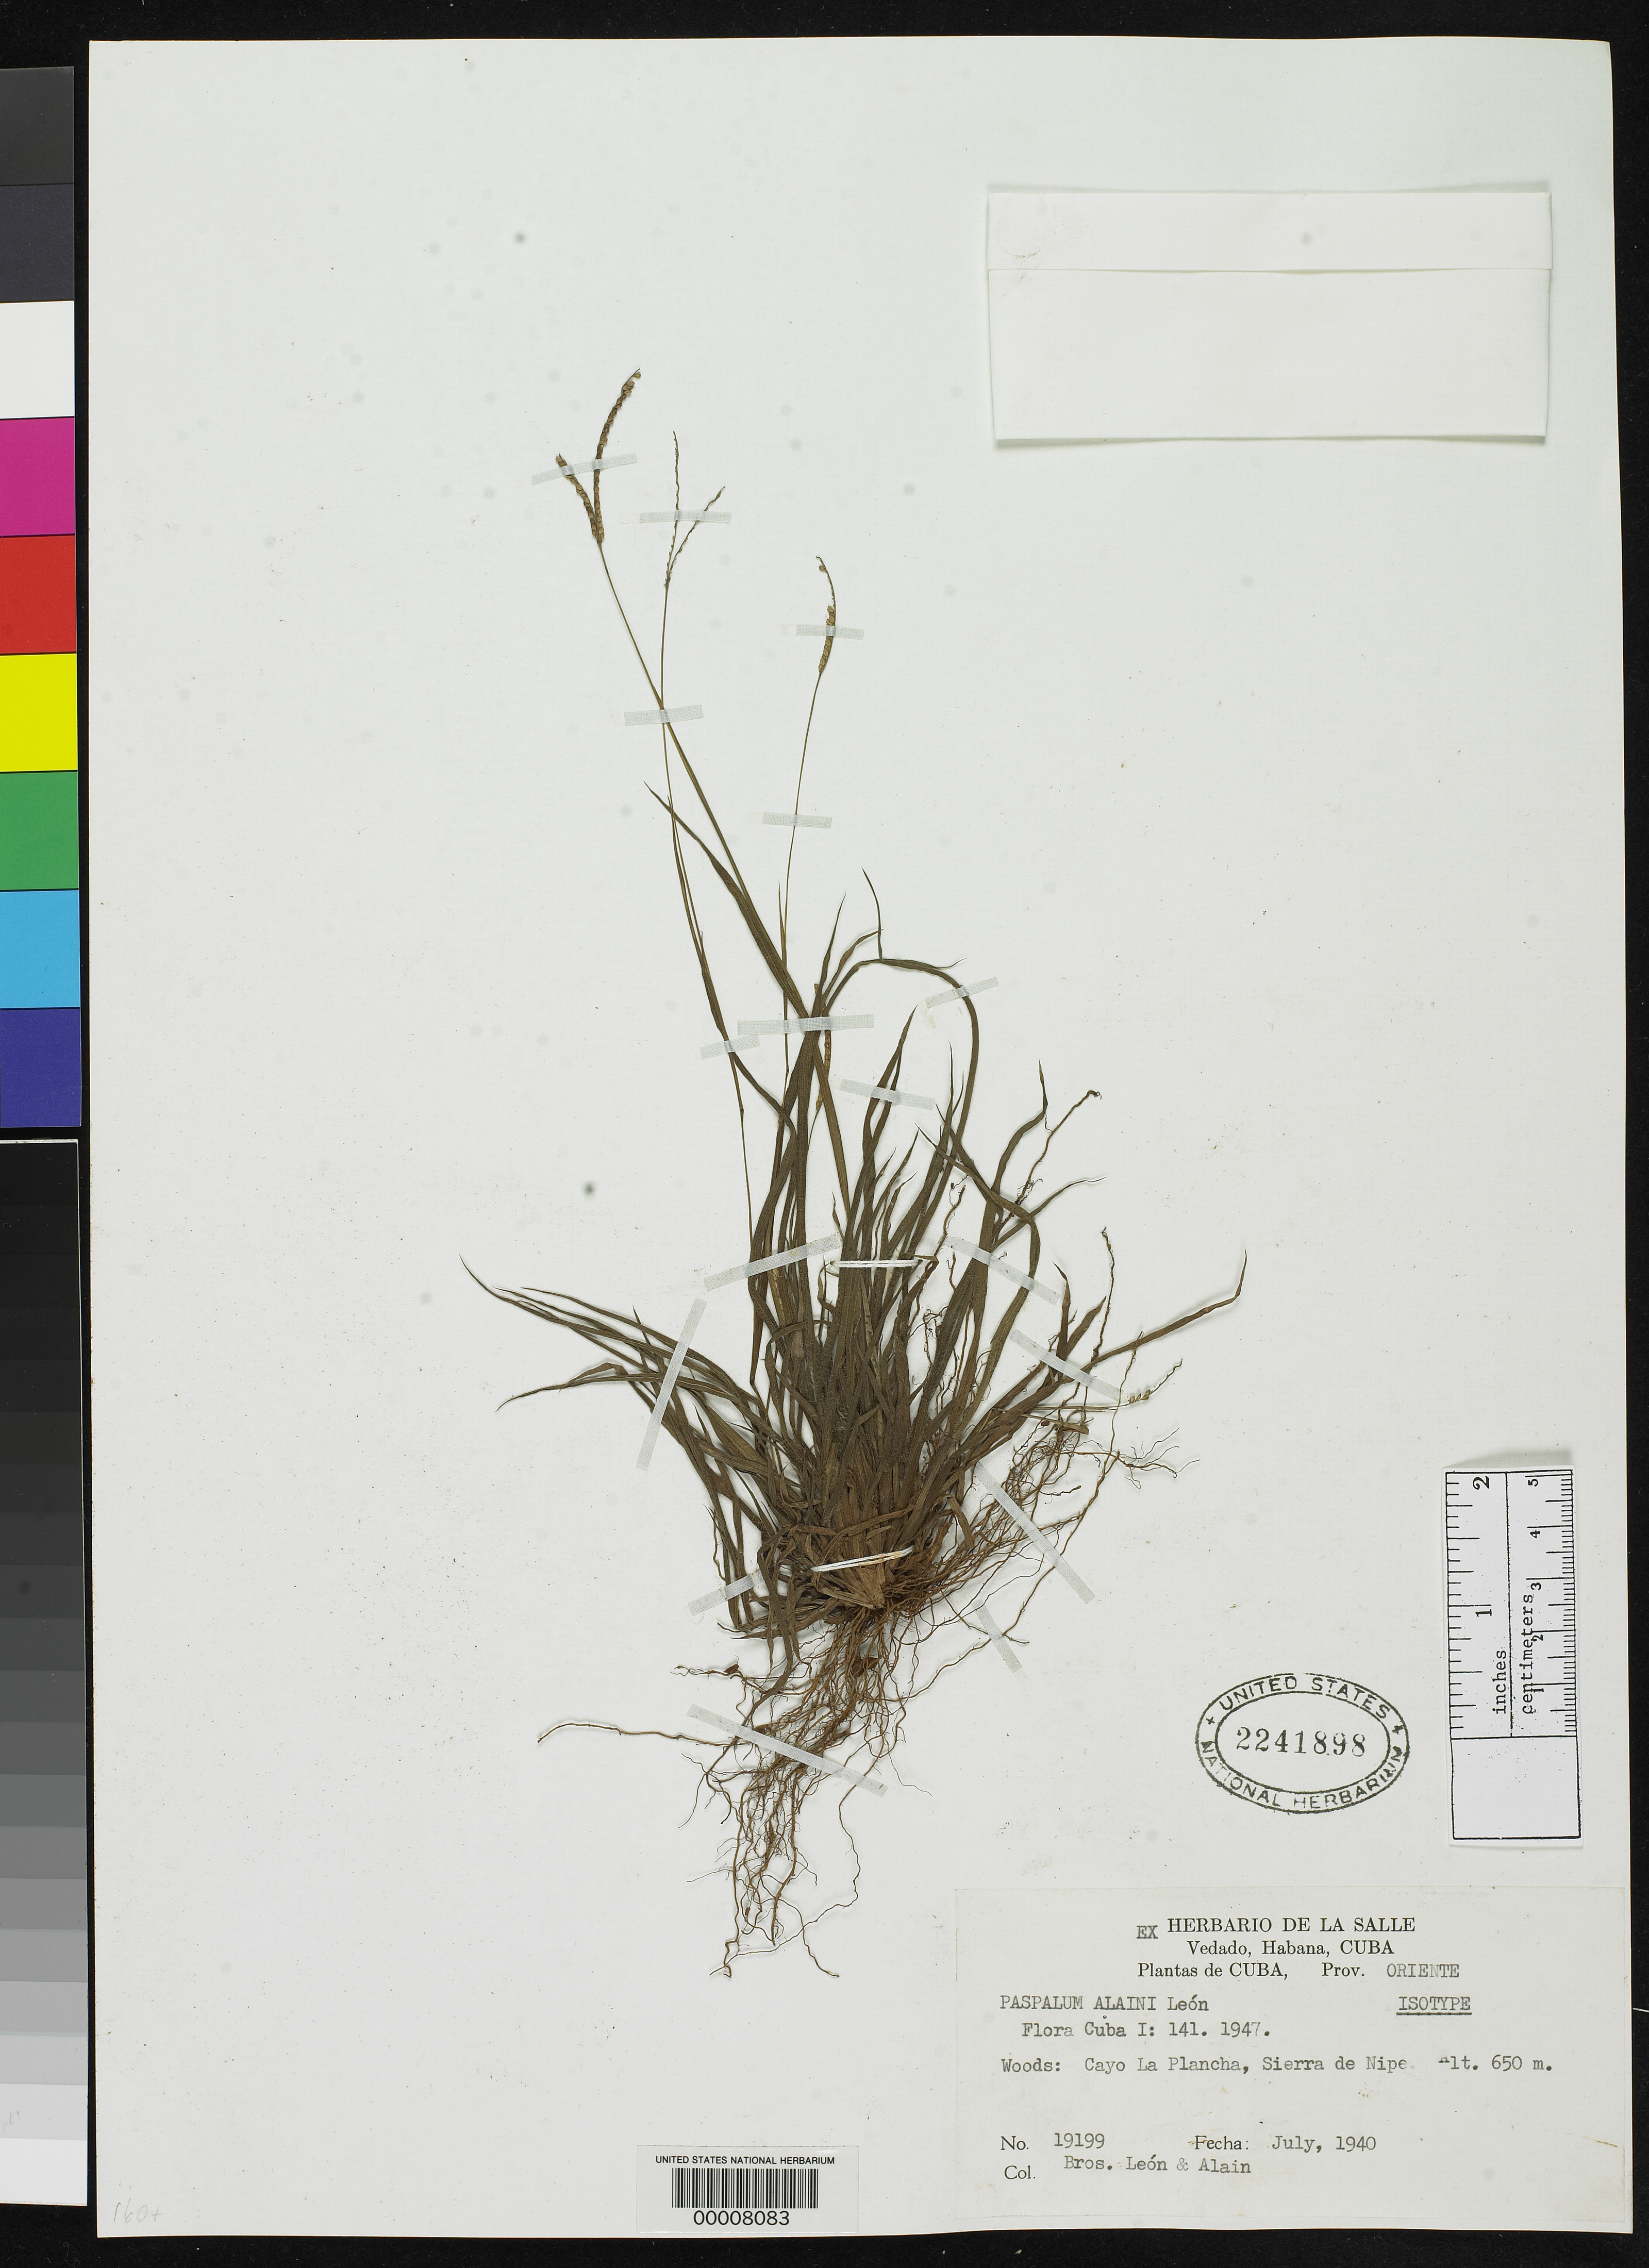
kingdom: Plantae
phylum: Tracheophyta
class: Liliopsida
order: Poales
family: Poaceae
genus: Paspalum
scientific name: Paspalum alainii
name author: León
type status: Isotype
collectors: Bro. León & A. H. Liogier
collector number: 19199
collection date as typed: Jul 1940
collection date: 1940-07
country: Cuba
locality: Prov. Oriente, Cayo La Plancha, Sierra de Nipe.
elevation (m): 650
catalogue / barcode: US 2241898